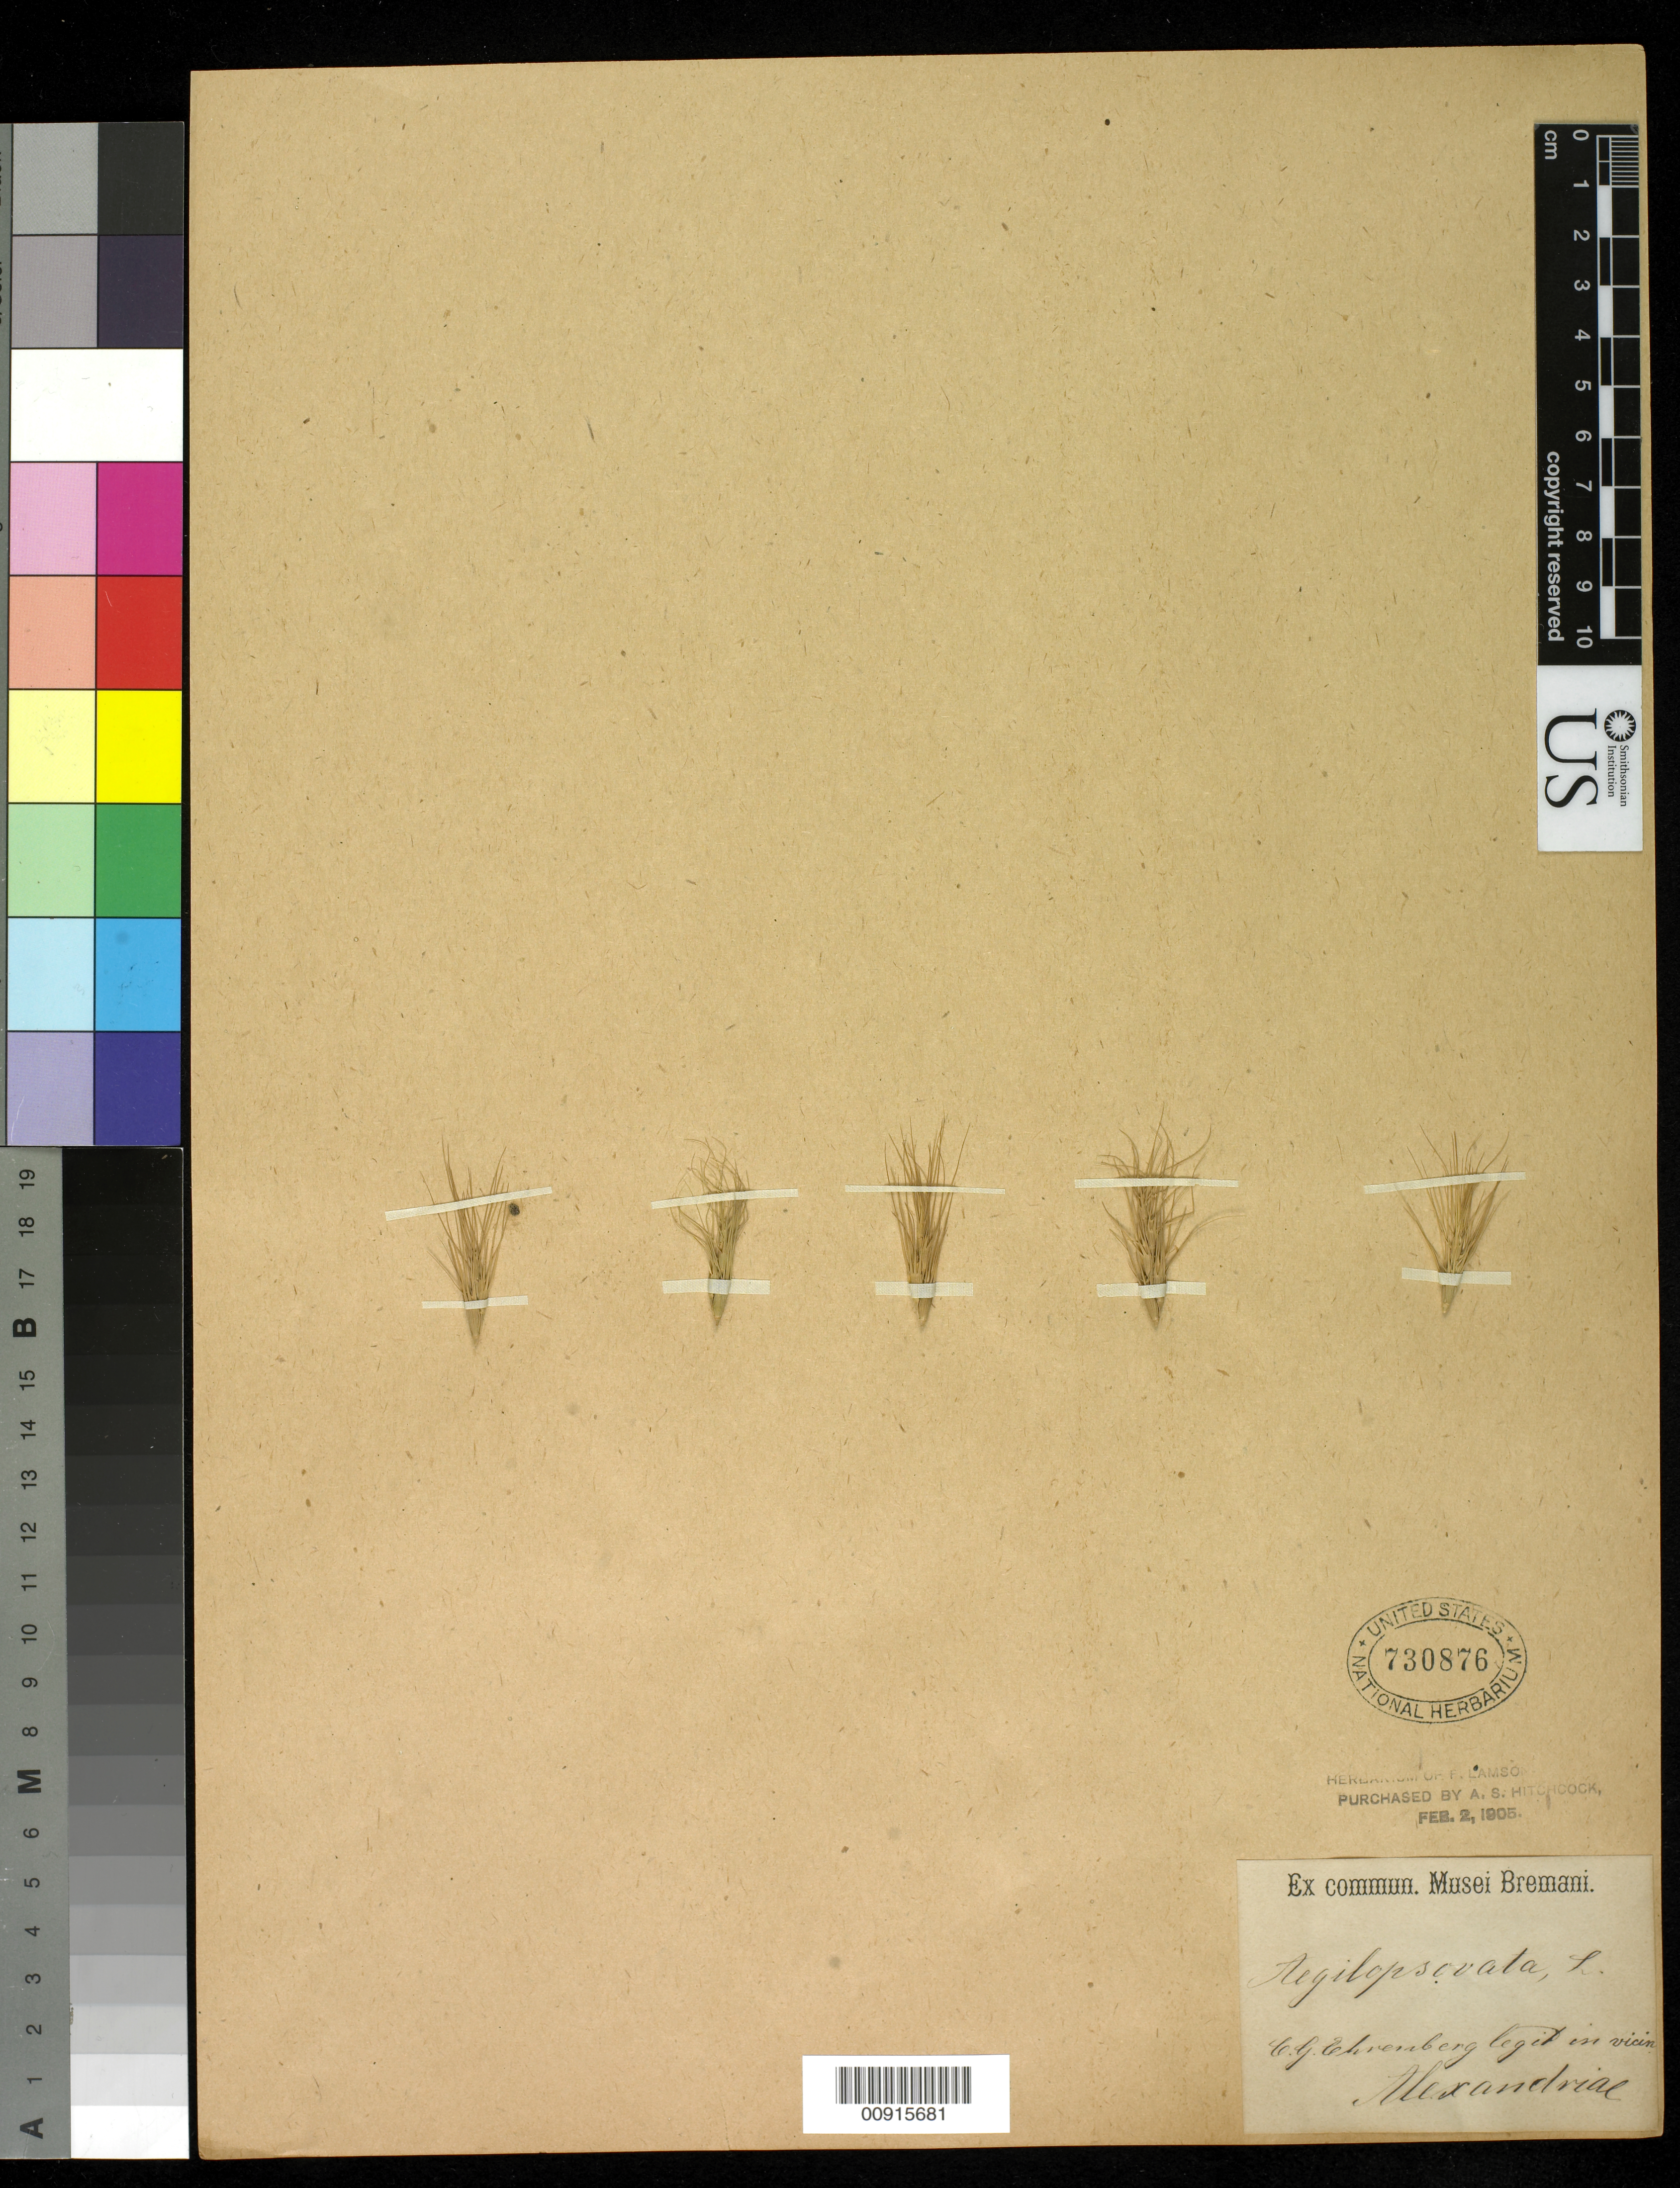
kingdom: Plantae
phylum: Tracheophyta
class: Liliopsida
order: Poales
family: Poaceae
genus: Aegilops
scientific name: Aegilops neglecta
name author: Req. ex Bertol.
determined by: Poaceae Reorganization Project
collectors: C. Ehrenberg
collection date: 1800/1899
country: Egypt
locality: Alexandria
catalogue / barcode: US 703876